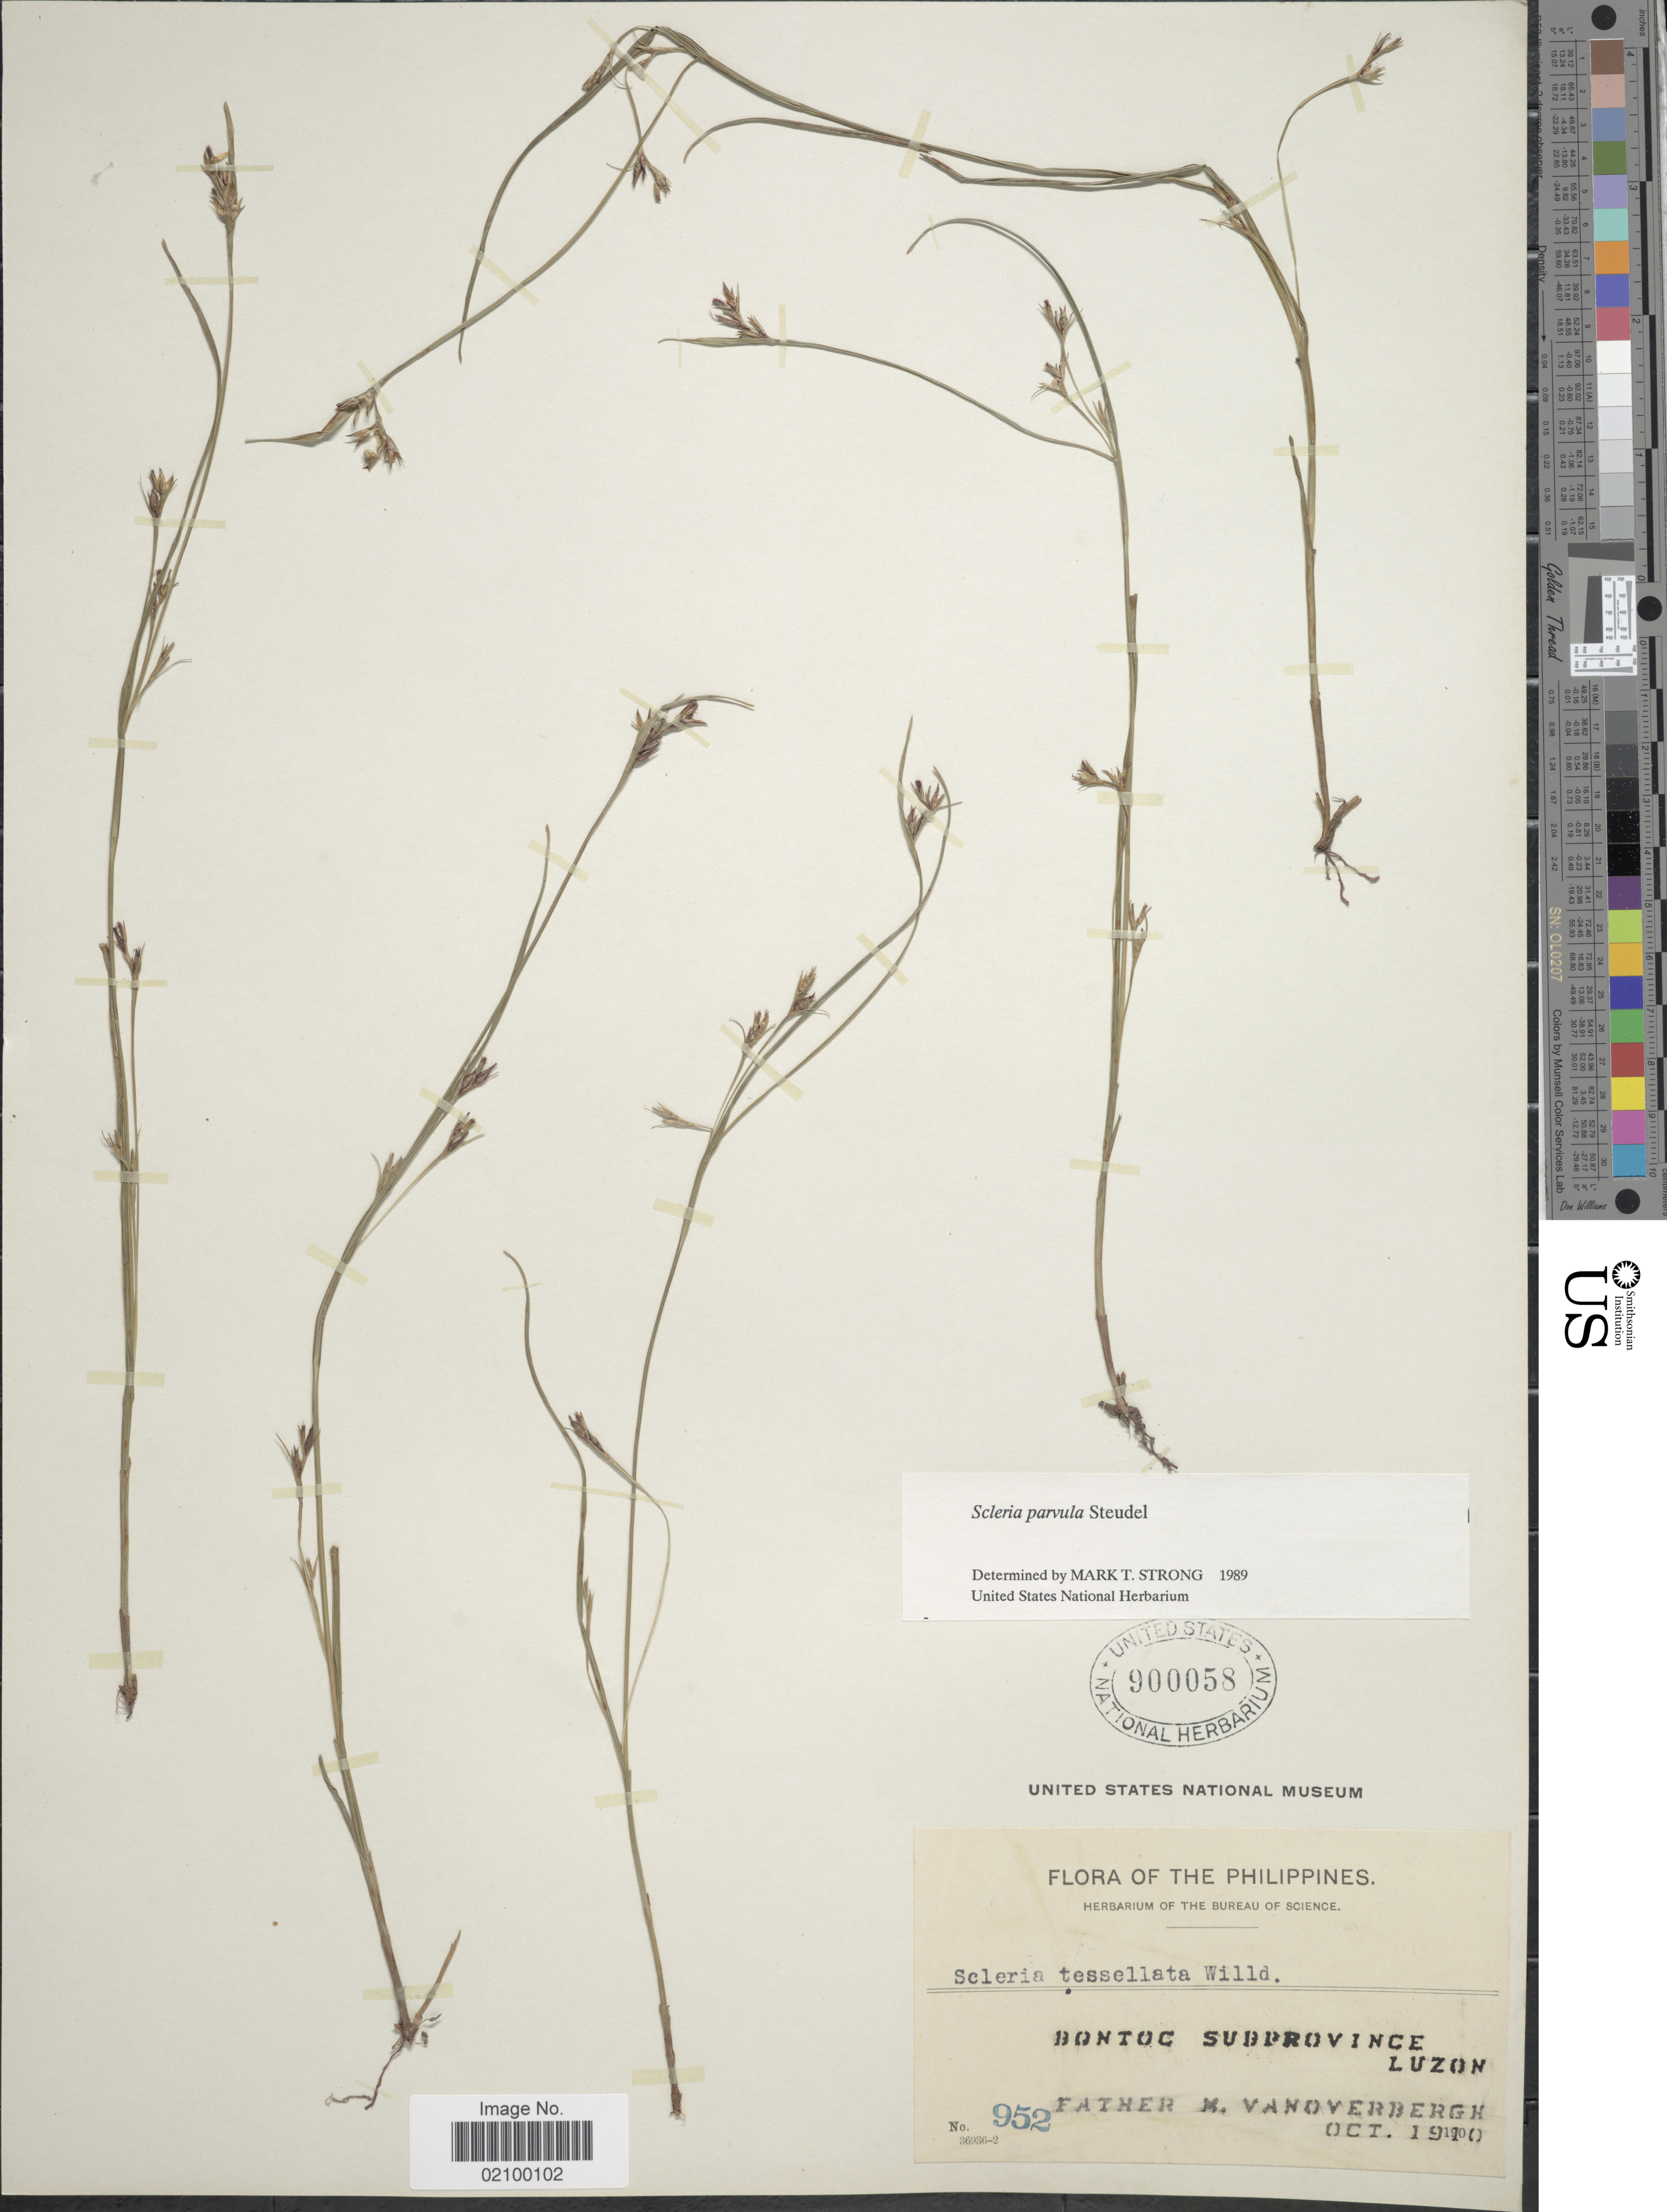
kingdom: Plantae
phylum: Tracheophyta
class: Liliopsida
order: Poales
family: Cyperaceae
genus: Scleria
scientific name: Scleria parvula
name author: Steud.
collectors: M. Vanoverbergh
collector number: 952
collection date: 1910-10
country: Philippines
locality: Bontoc subprovince, Luzon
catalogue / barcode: US 900058